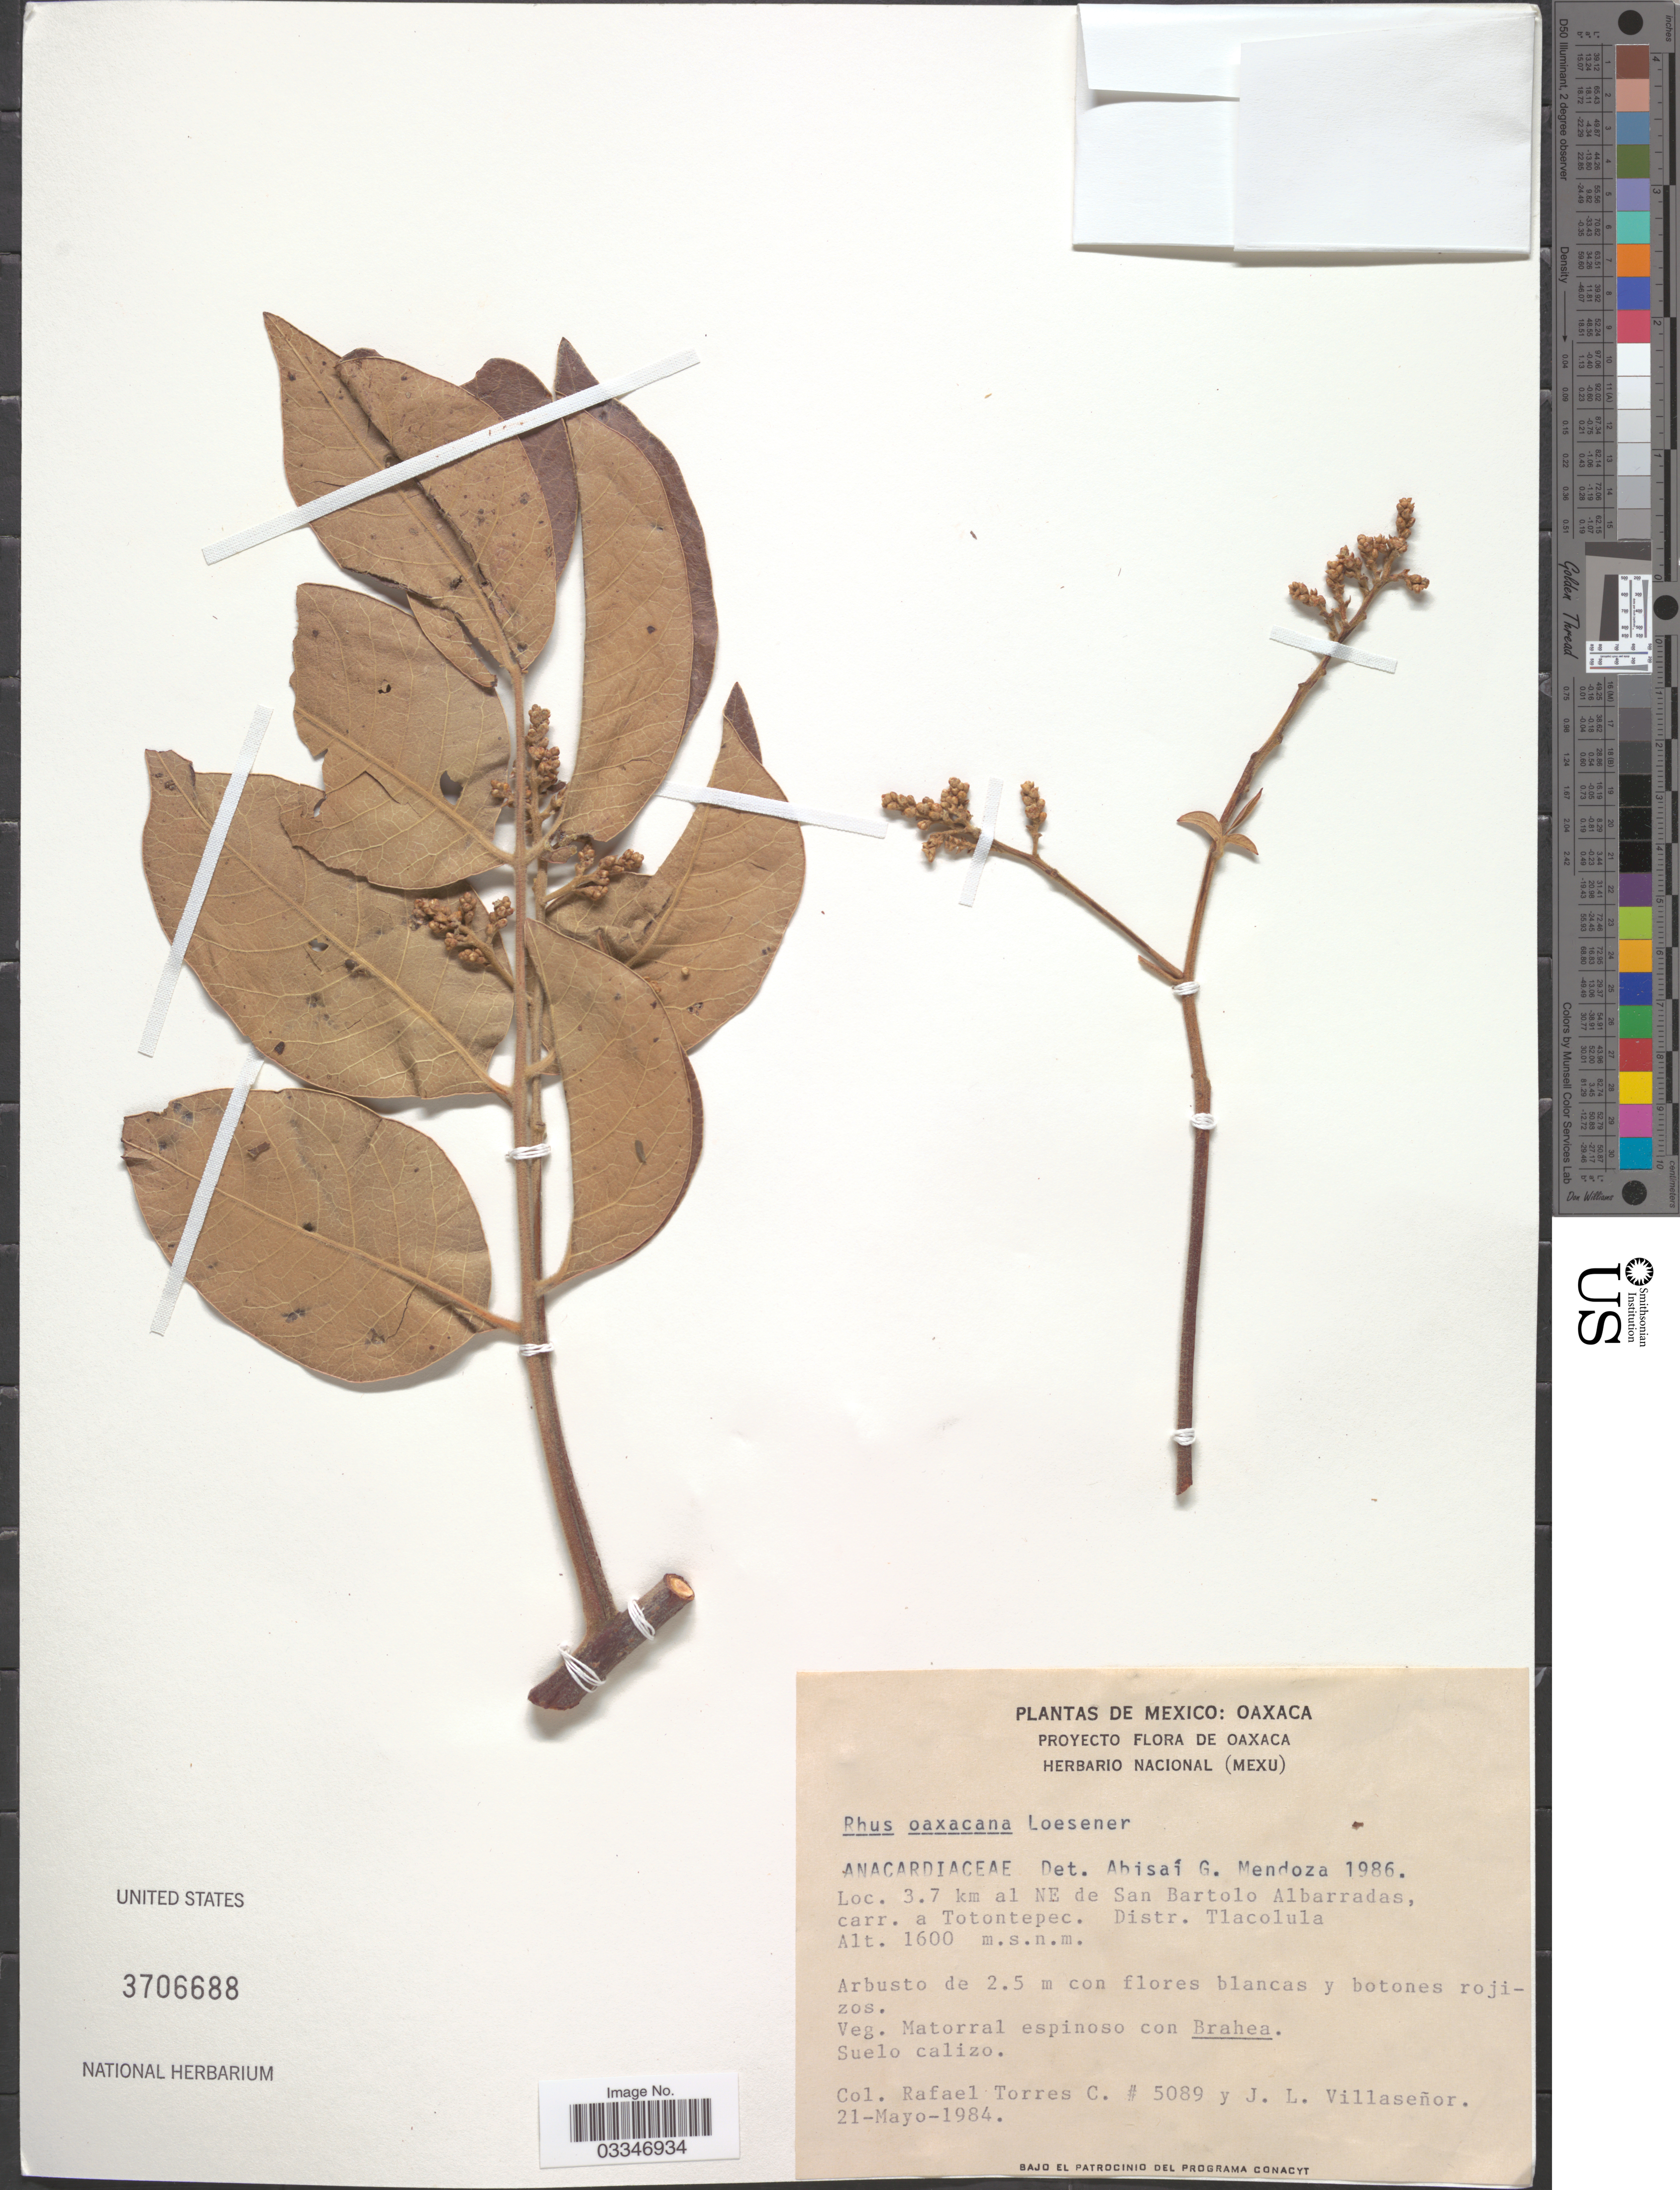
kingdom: Plantae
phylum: Tracheophyta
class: Magnoliopsida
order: Sapindales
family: Anacardiaceae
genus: Rhus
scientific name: Rhus oaxacana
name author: Loes.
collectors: R. Torres C. & J. Villaseñor R.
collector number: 5089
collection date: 1984-05-21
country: Mexico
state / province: Oaxaca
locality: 3.7 km al NE de San Bartolo Albarradas, carr. a Totontepec. Distr. Tlacolula.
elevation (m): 1600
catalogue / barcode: US 3706688